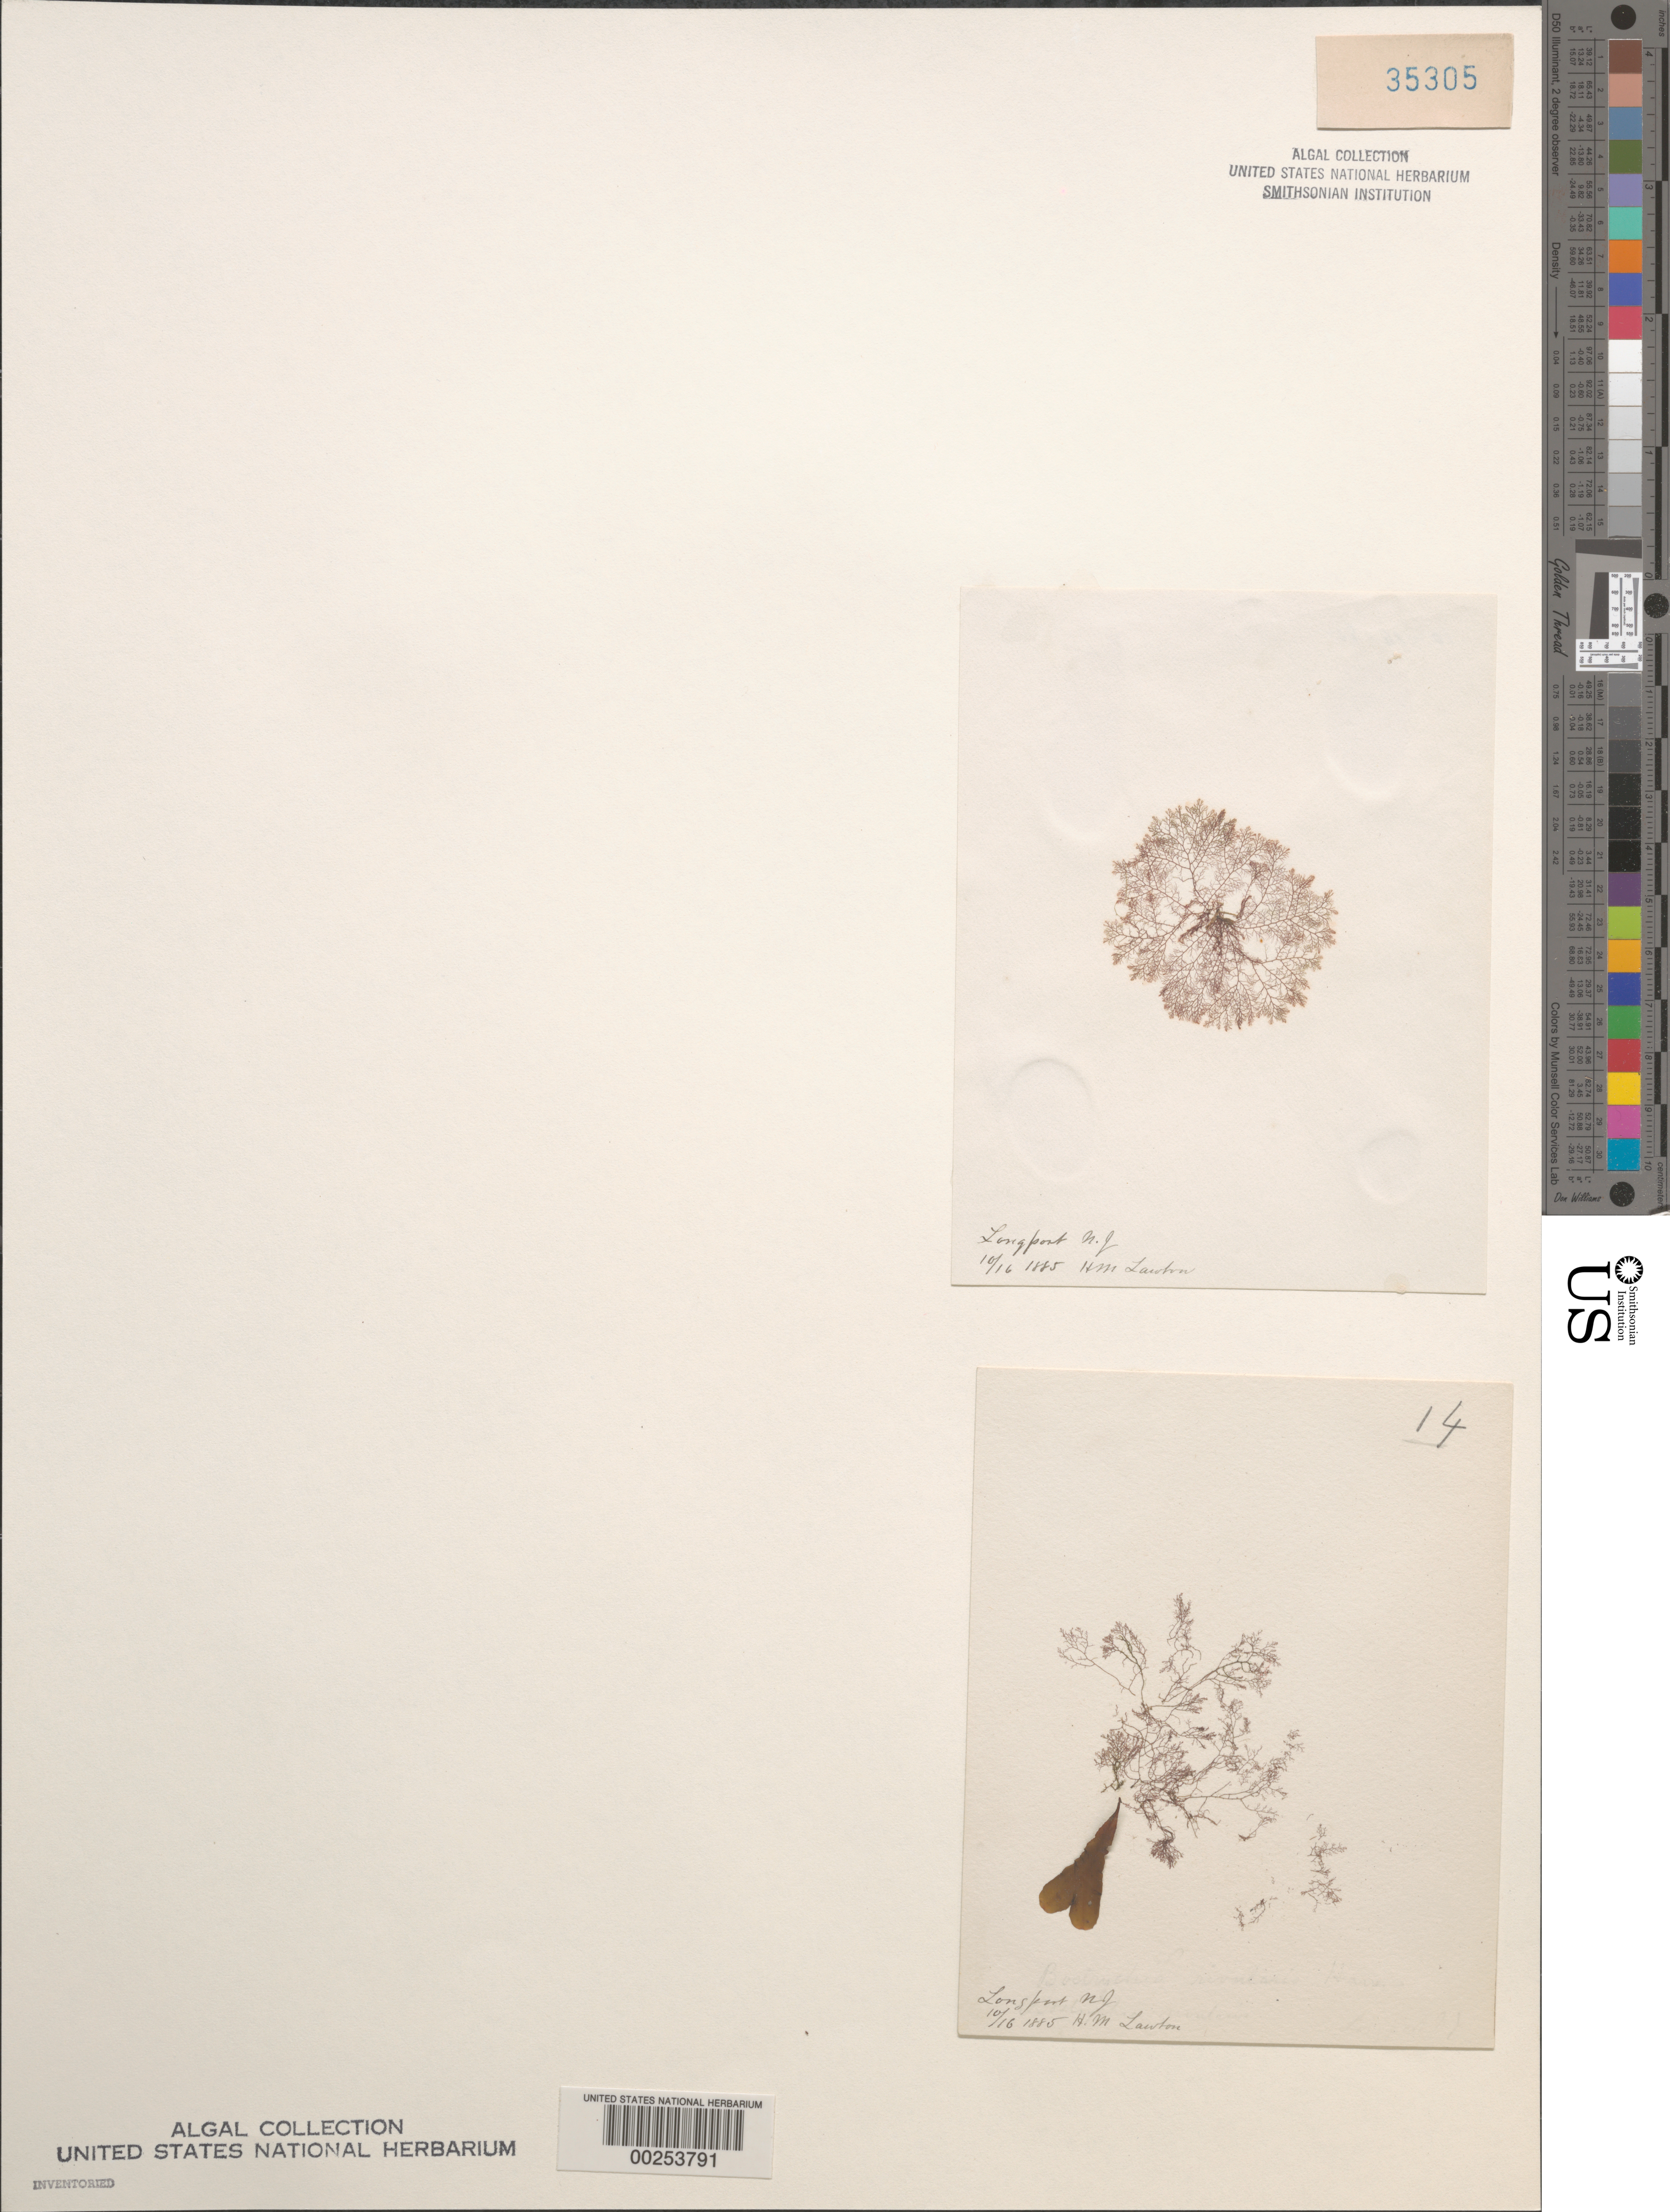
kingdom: Plantae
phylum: Rhodophyta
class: Florideophyceae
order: Ceramiales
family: Rhodomelaceae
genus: Bostrychia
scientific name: Bostrychia sp.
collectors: H. Lawton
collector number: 14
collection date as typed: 16 Oct 1885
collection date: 1885-10-16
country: United States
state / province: New Jersey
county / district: Atlantic County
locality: Longport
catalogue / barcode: US 35305